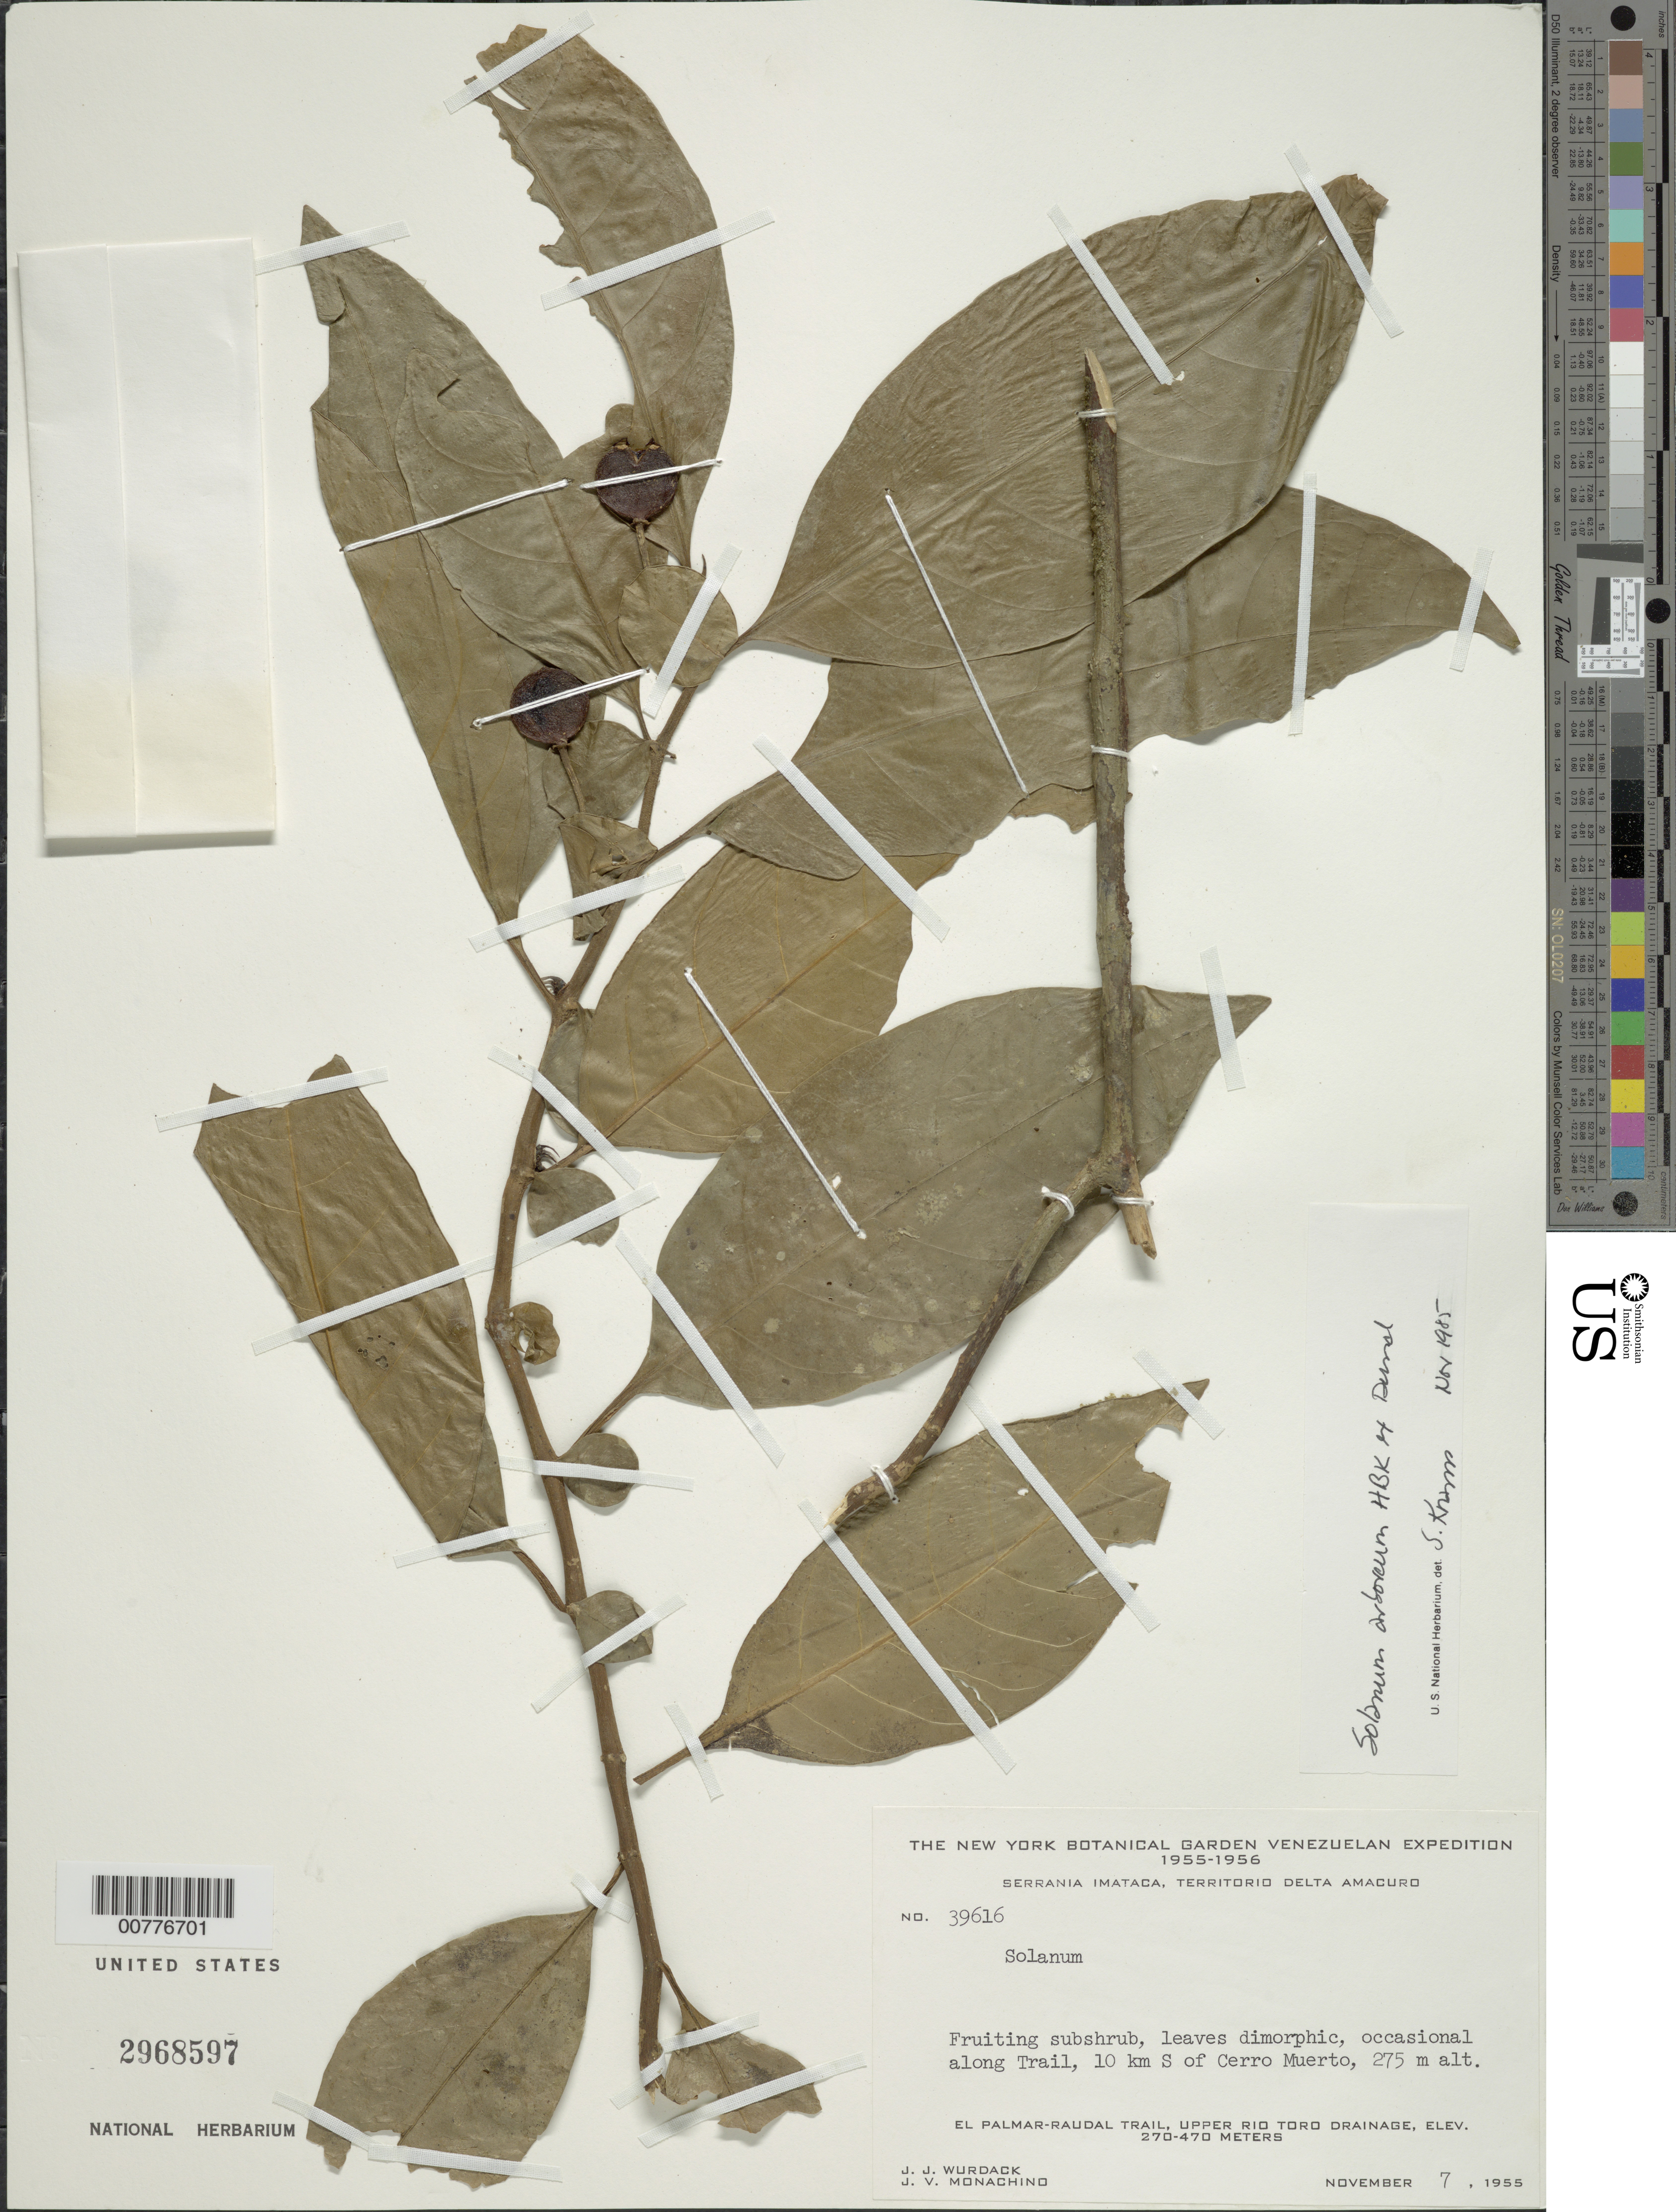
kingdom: Plantae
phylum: Tracheophyta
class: Magnoliopsida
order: Solanales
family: Solanaceae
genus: Solanum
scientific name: Solanum arboreum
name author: Dunal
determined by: Knapp, S. D.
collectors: J. J. Wurdack & J. V. Monachino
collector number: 39616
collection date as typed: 11 Nov 1955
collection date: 1955-11-11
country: Venezuela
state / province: Delta Amacuro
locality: Serrania Imataca, El Palmar-Raudal Trail, upper Río Toro drainage; 10 km S of Cerro Muerto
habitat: Along trail, occasional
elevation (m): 275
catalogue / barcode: US 2968597